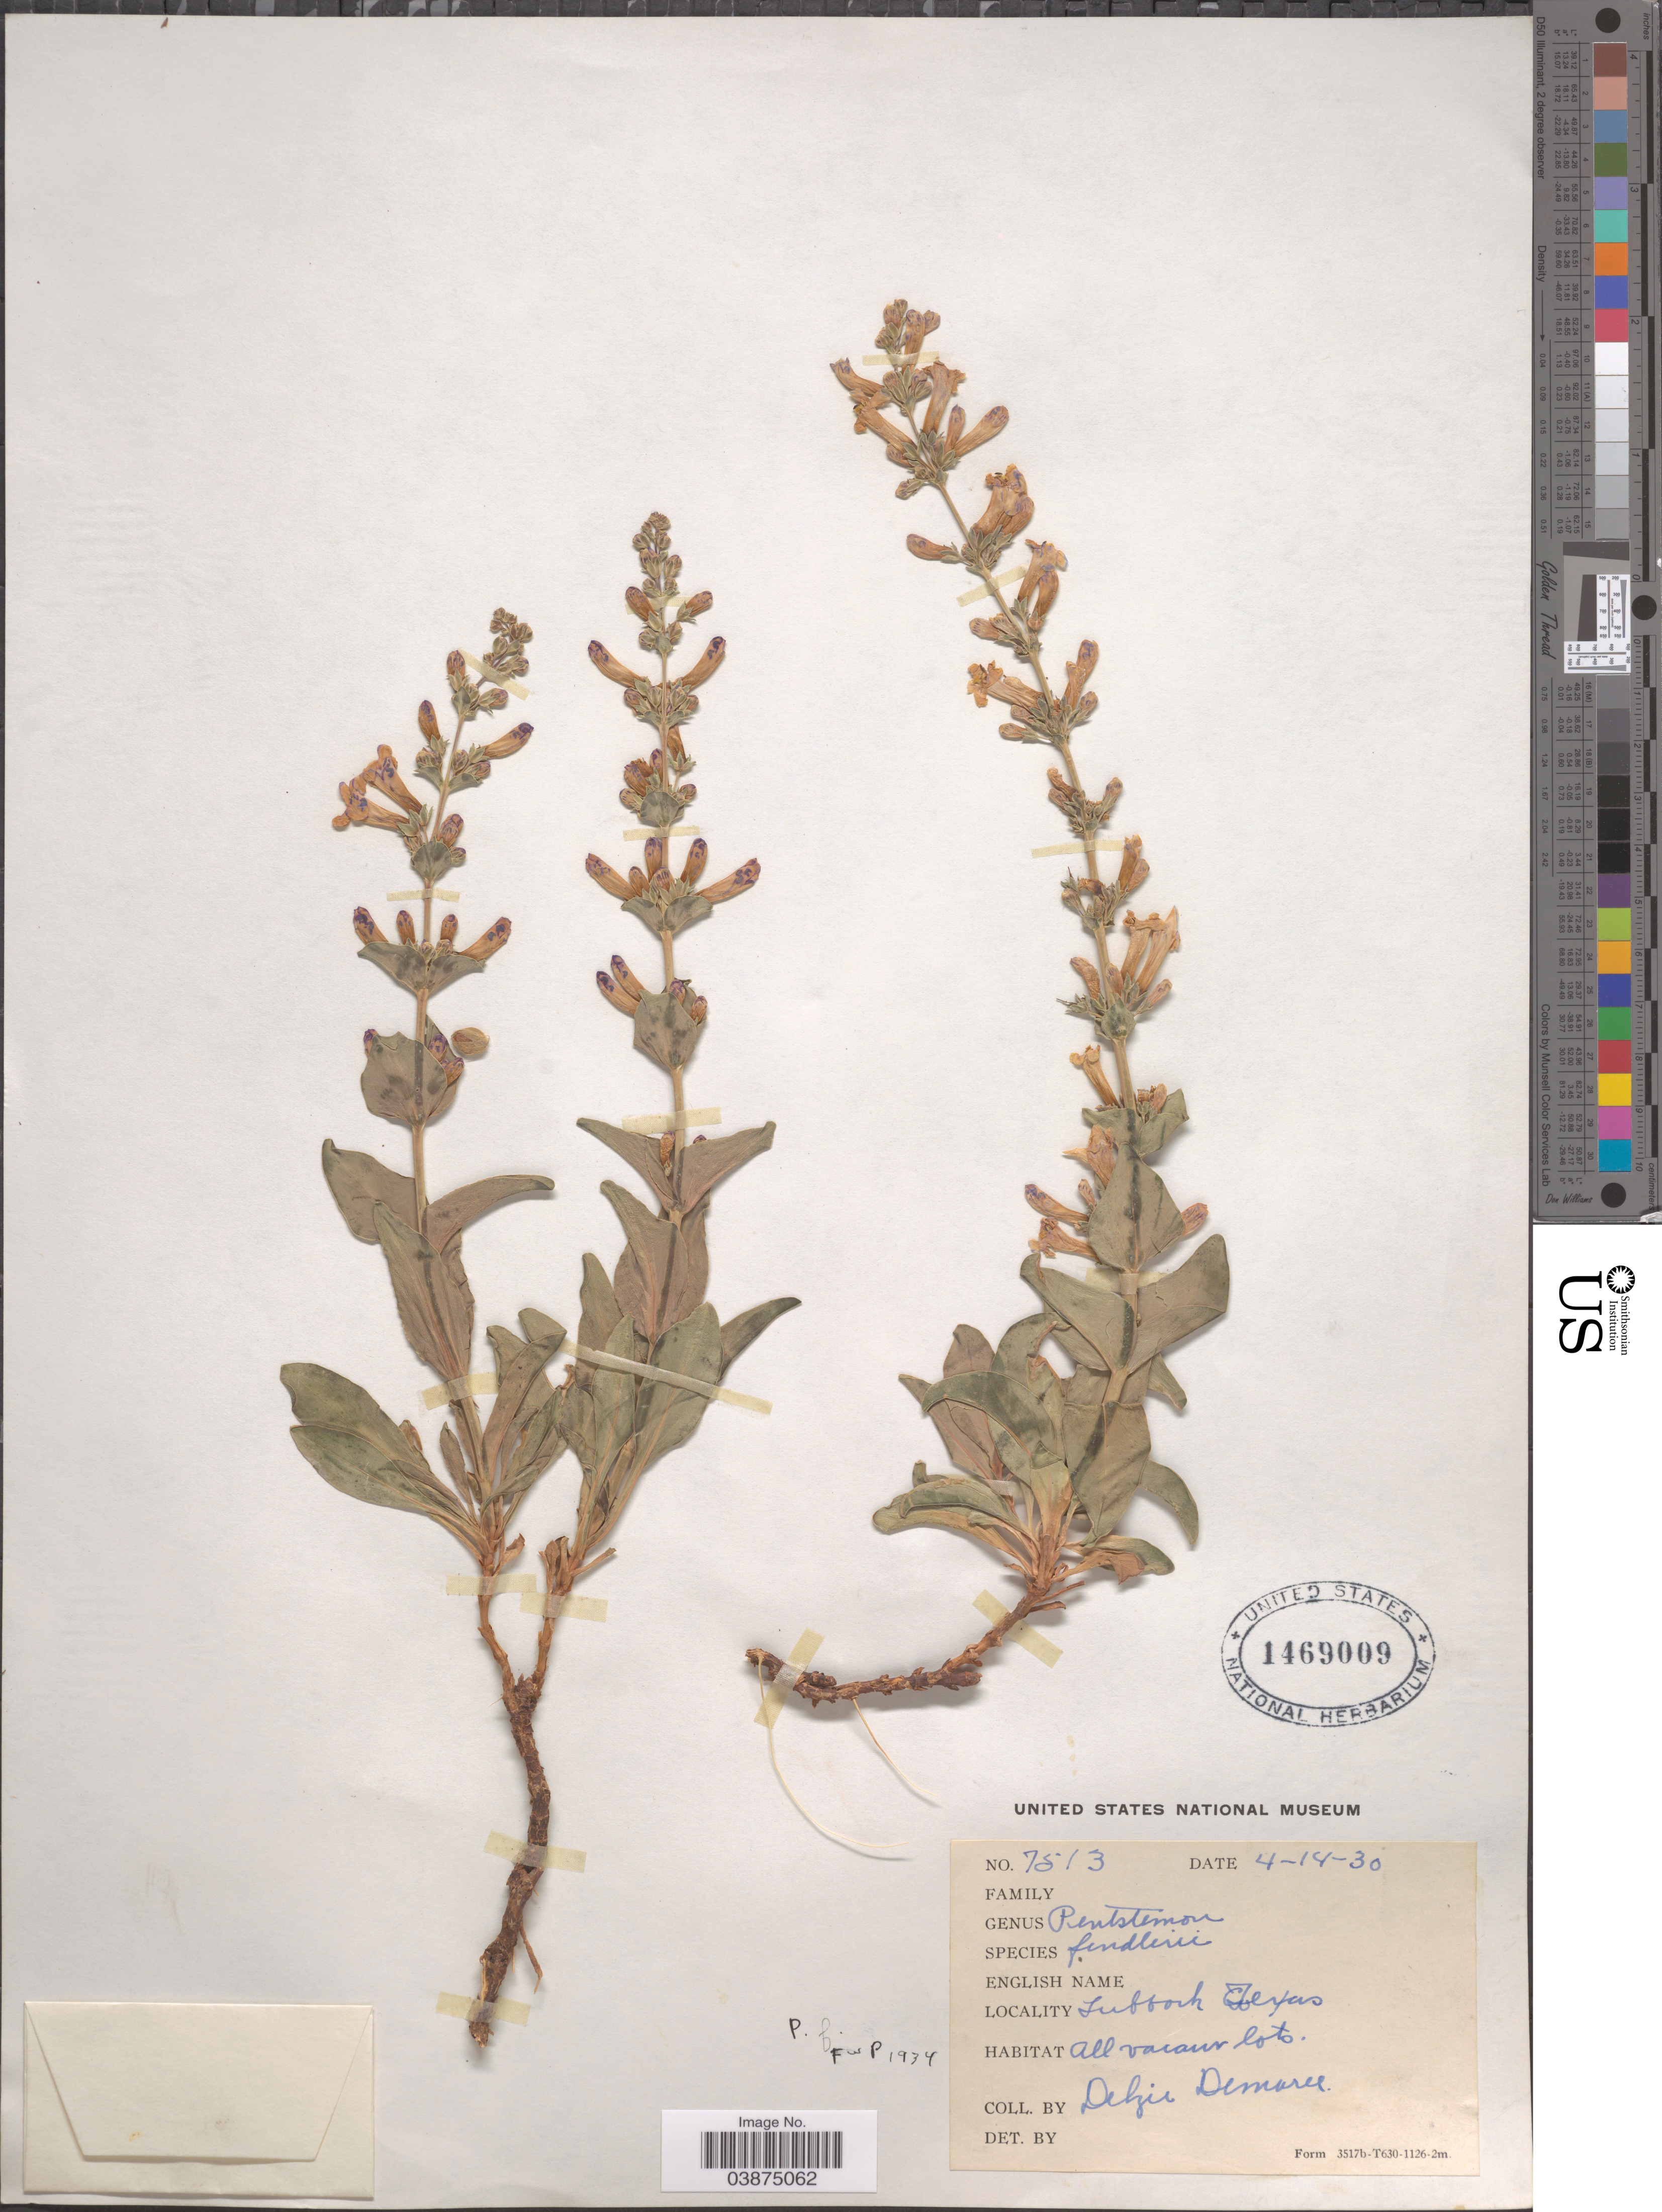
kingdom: Plantae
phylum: Tracheophyta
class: Magnoliopsida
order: Lamiales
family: Plantaginaceae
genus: Penstemon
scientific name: Penstemon fendleri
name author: Torr. & A. Gray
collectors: D. Demaree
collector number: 7513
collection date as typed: Transcribed d/m/y: 14/4/30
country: United States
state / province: Texas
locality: Lubbock.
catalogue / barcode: US 1469009